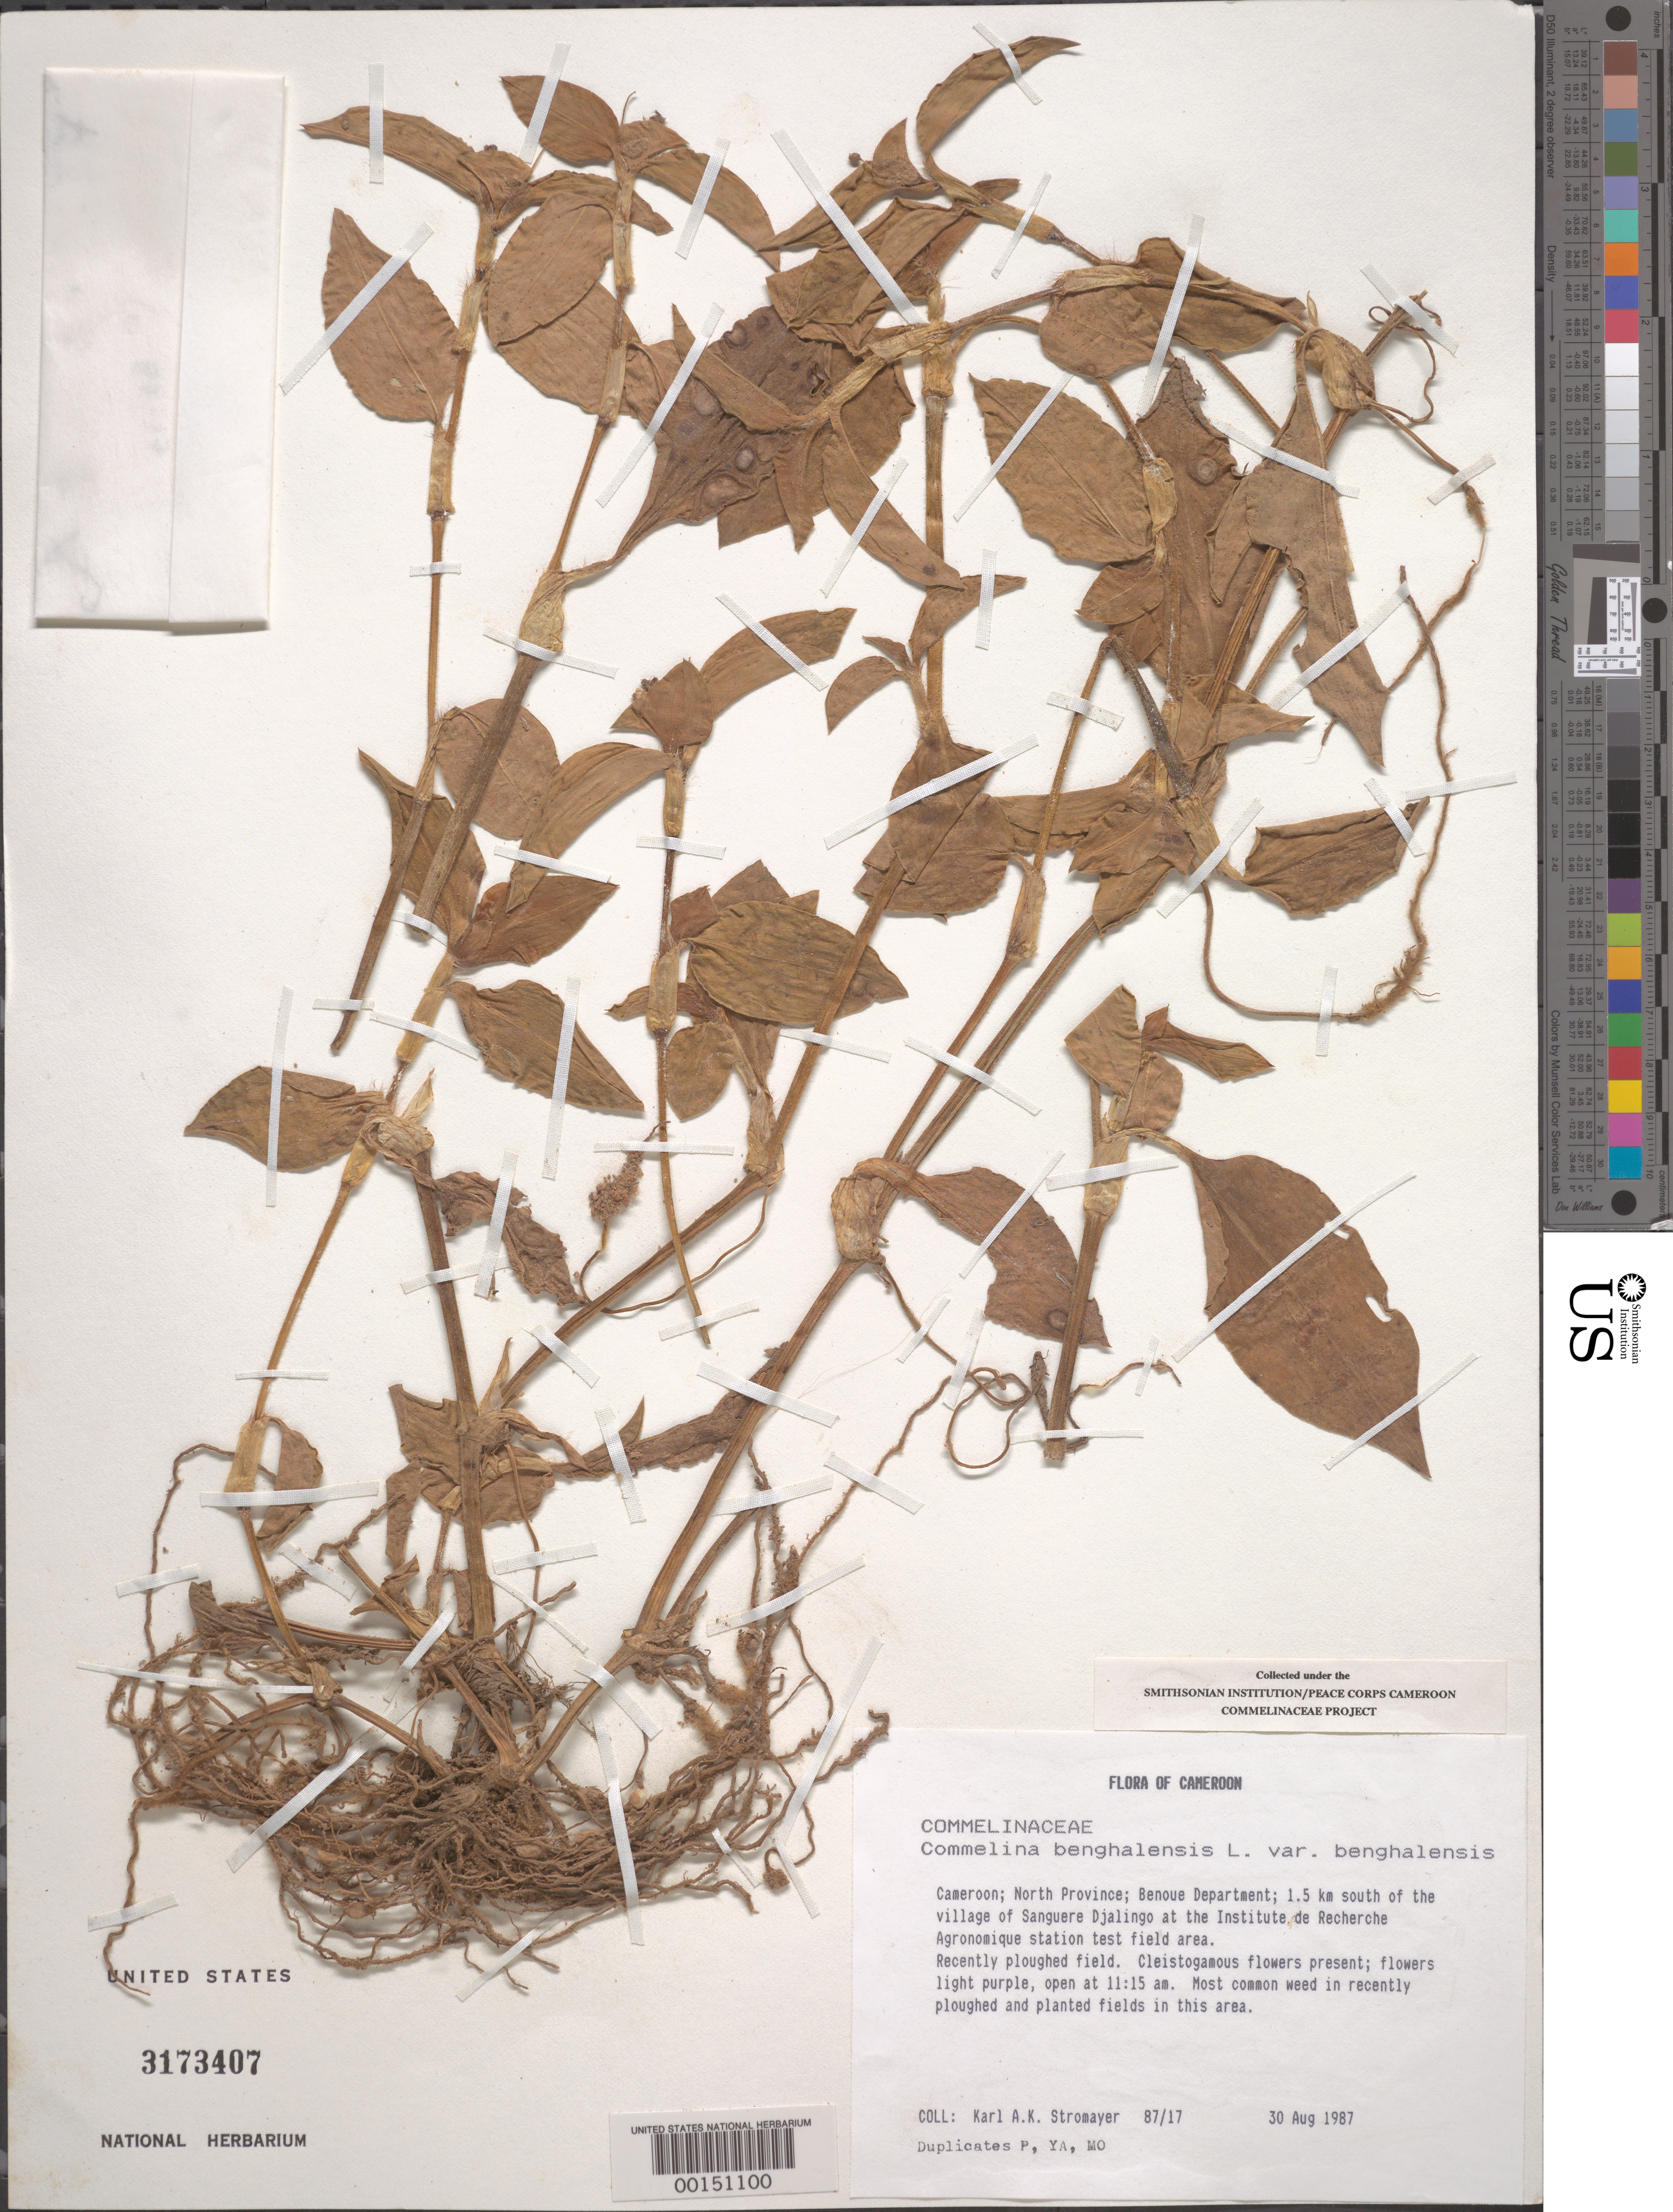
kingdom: Plantae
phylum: Tracheophyta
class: Liliopsida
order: Commelinales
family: Commelinaceae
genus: Commelina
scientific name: Commelina benghalensis var. benghalensis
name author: L.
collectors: K. A. Stromayer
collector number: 87/17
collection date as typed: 30 Aug 1987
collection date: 1987-08-30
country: Cameroon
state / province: Nord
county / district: Bénoué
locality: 1.5 km s of village of sanguere djalingo at institute de reserche agronomique station test field area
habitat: Recently ploughed field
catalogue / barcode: US 3173407